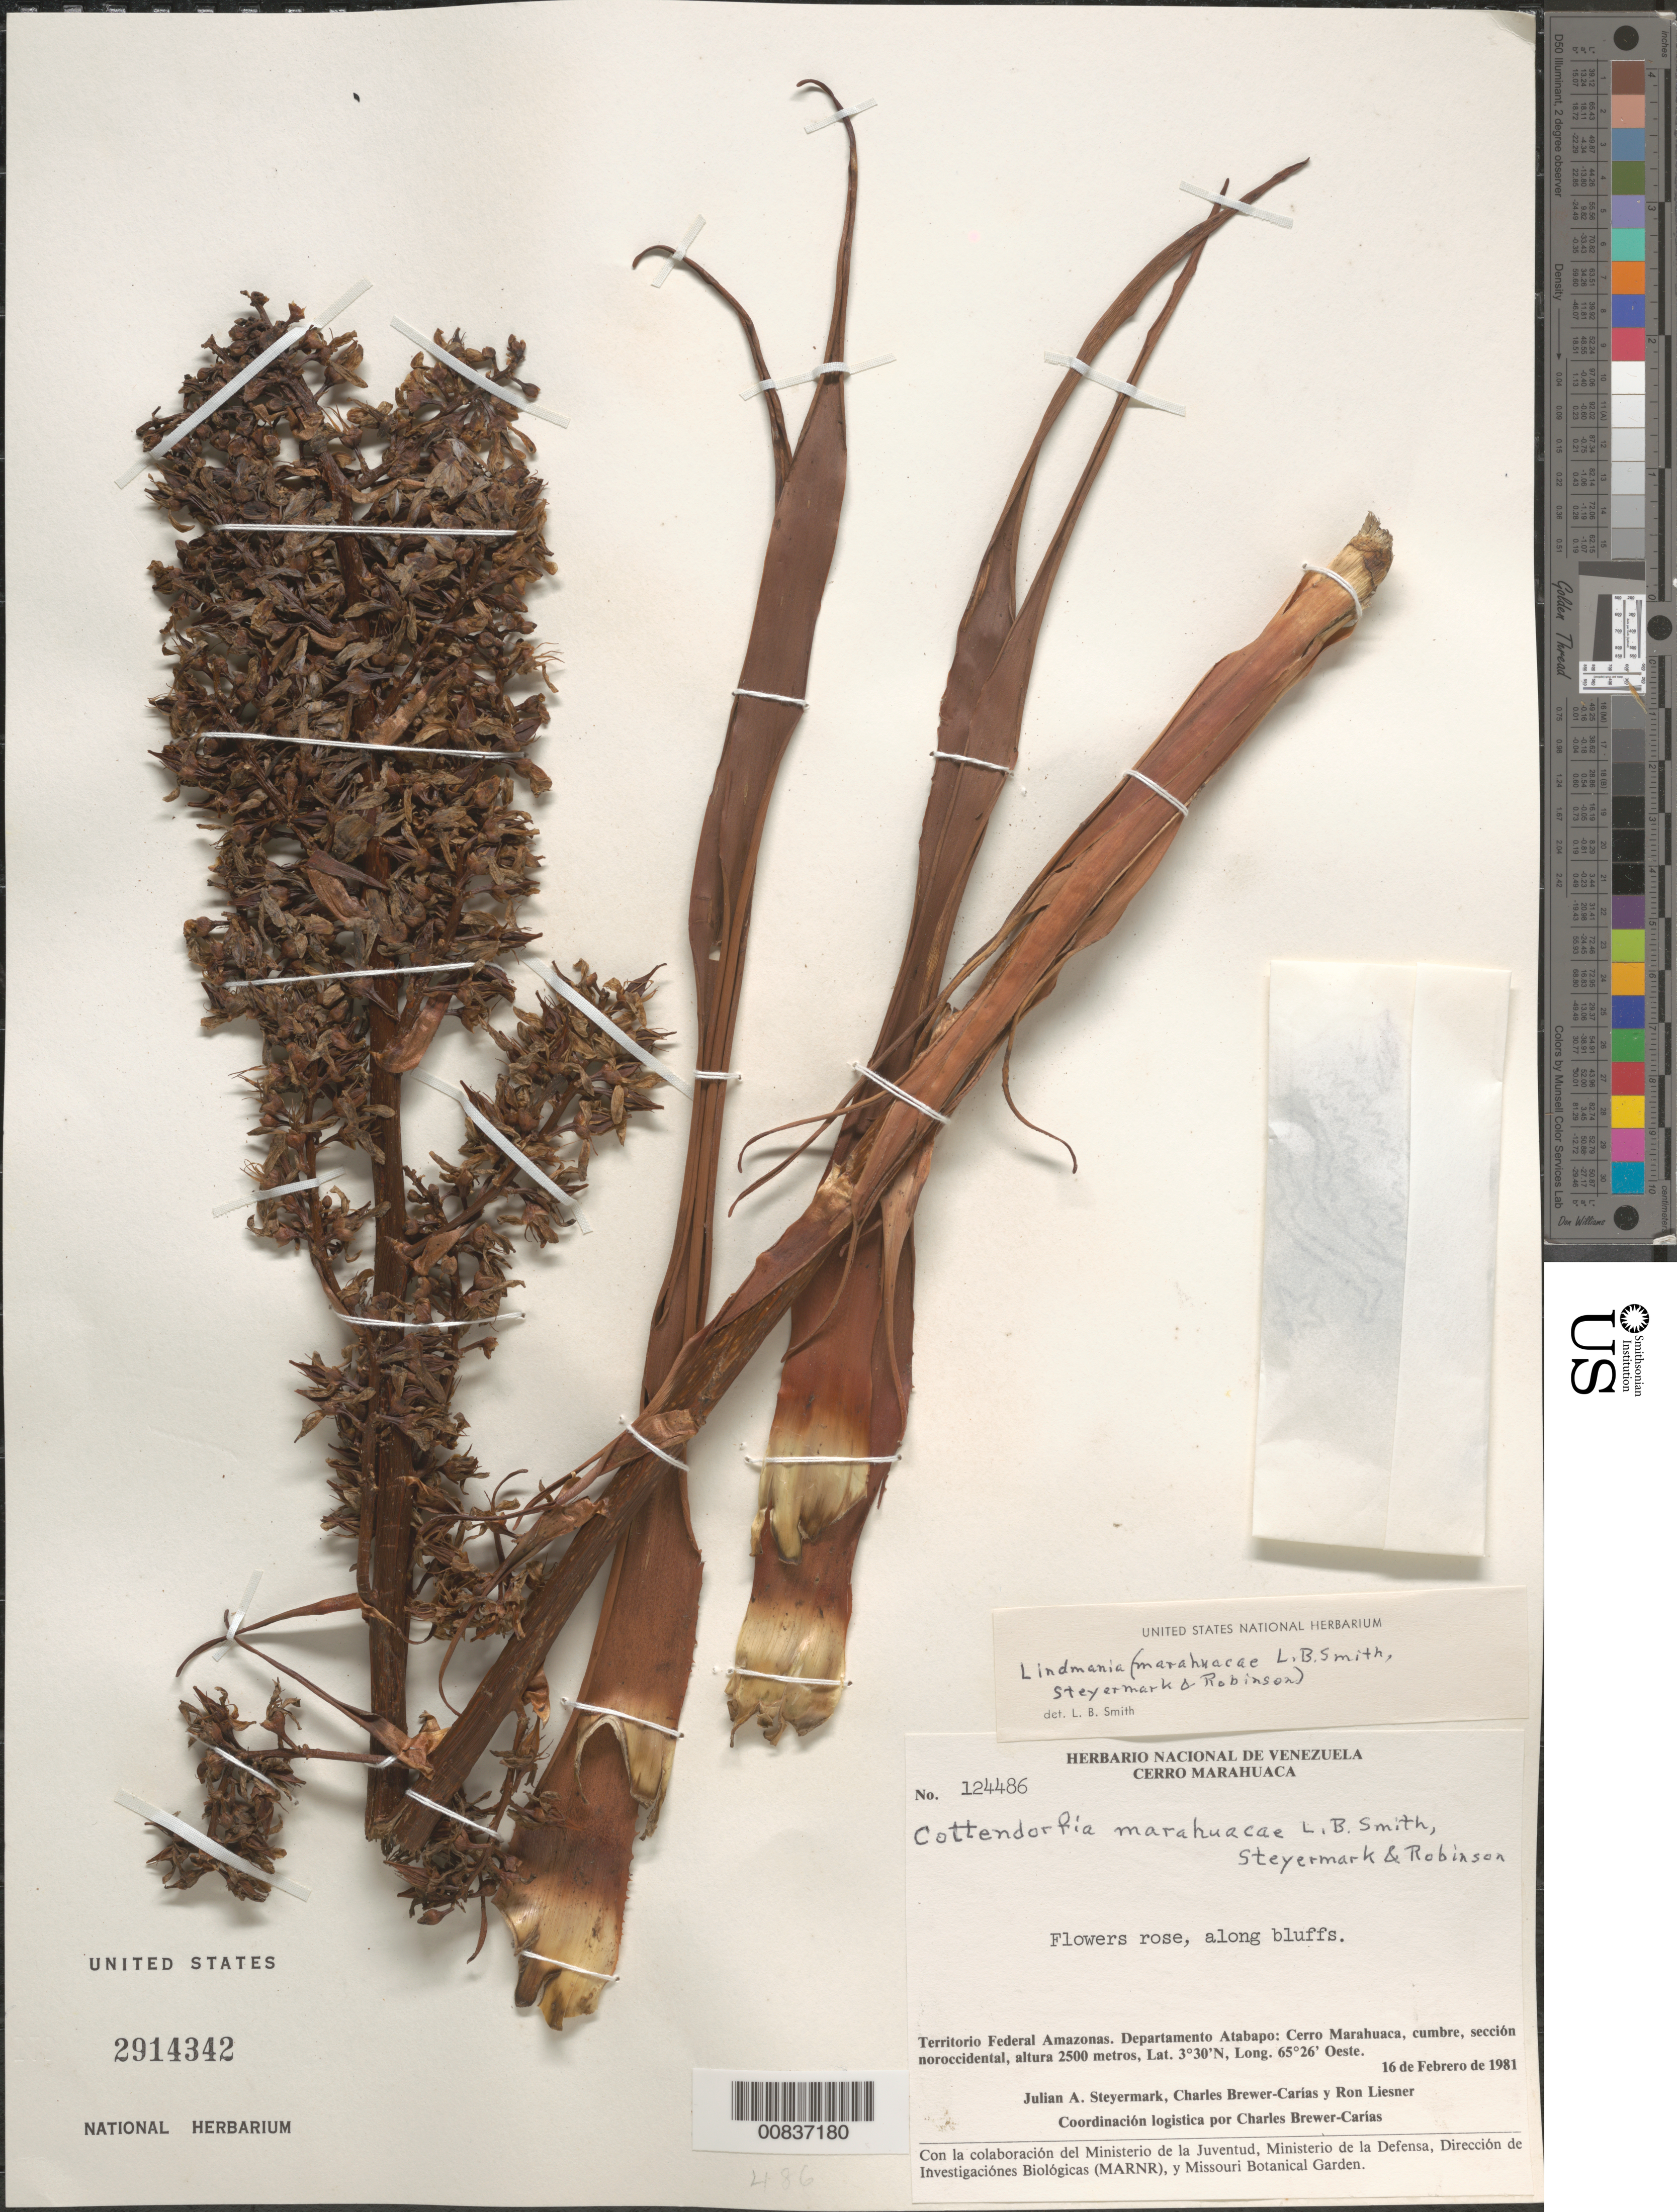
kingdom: Plantae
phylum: Tracheophyta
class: Liliopsida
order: Poales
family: Bromeliaceae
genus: Lindmania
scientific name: Lindmania marahuacae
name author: (L.B. Sm. et al.) L.B. Sm.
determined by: Smith, Lyman B., (US), NMNH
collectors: J. Steyermark, C. Brewer-Carias & R. L. Liesner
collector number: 124486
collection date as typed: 16-Feb-81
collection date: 1981-02-16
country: Venezuela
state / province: Amazonas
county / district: Atabapo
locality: Cerro Marahuaca., extremo noreste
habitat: Cumbre; along bluffs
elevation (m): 1500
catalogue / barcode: US 2914342